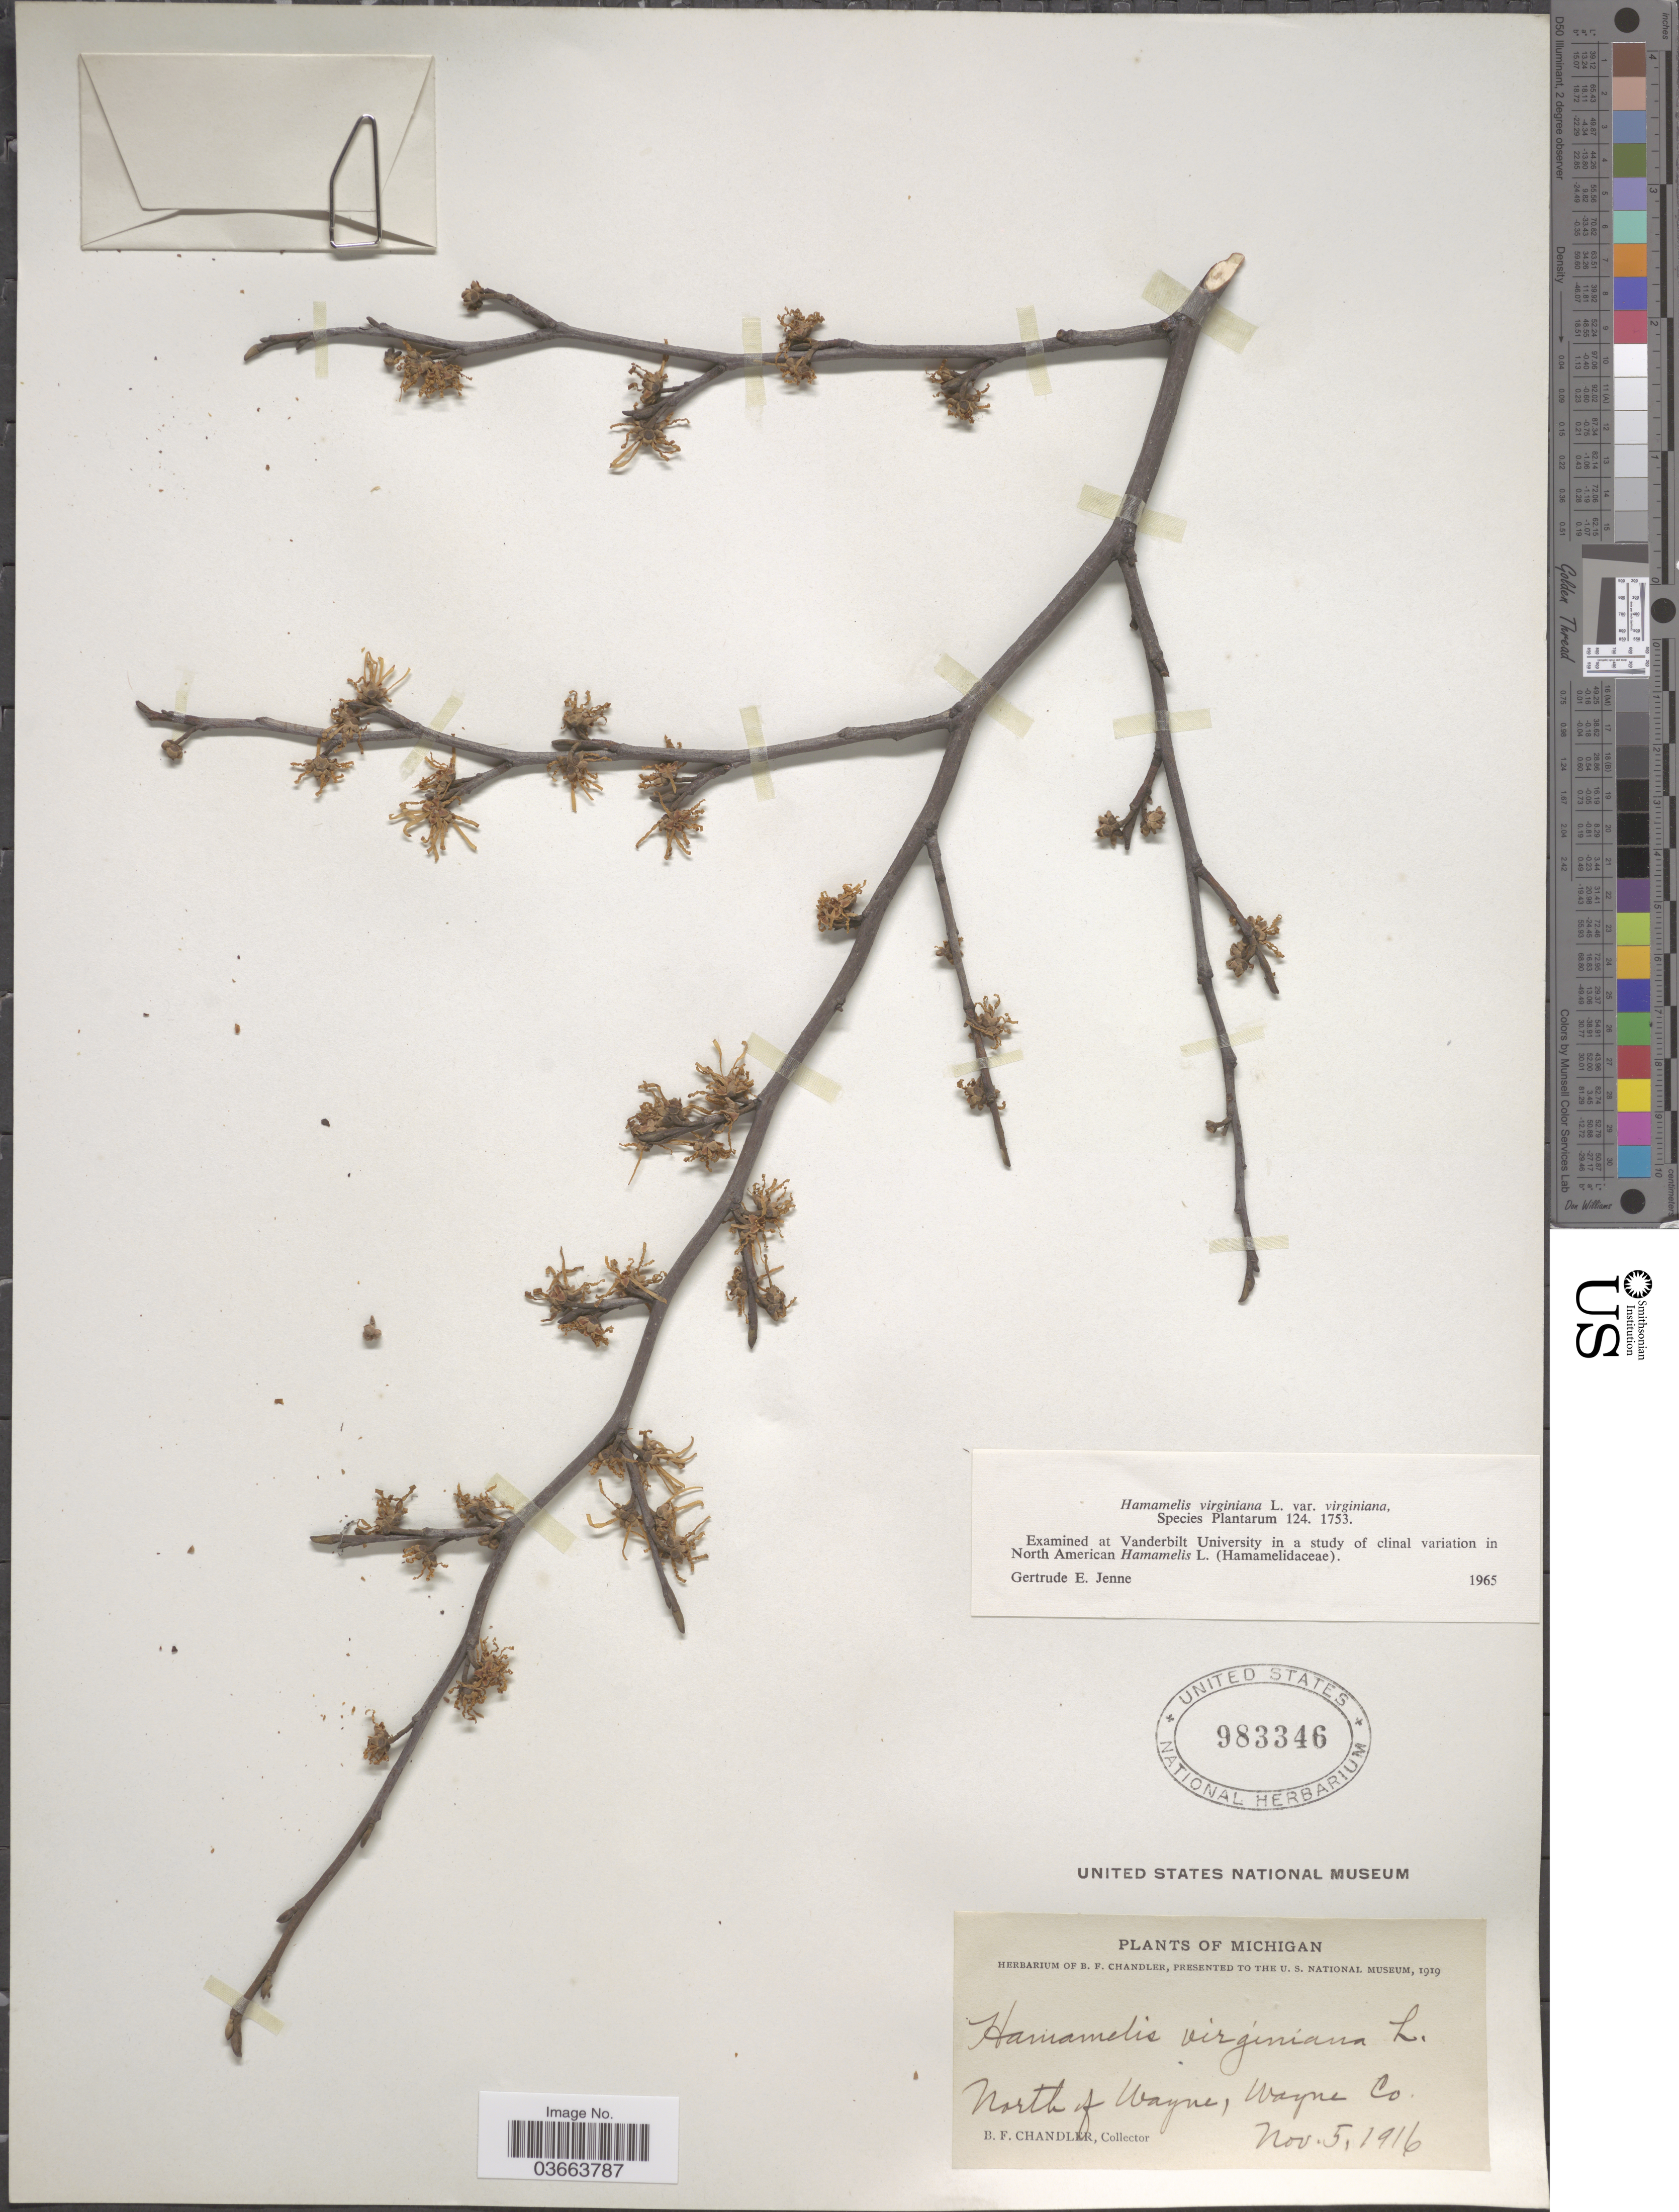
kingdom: Plantae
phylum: Tracheophyta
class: Magnoliopsida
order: Saxifragales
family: Hamamelidaceae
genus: Hamamelis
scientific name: Hamamelis virginiana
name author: L.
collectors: B. F. Chandler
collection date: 1916-11-05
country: United States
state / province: Michigan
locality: North of Wayne, Wayne Co.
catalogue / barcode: US 983346